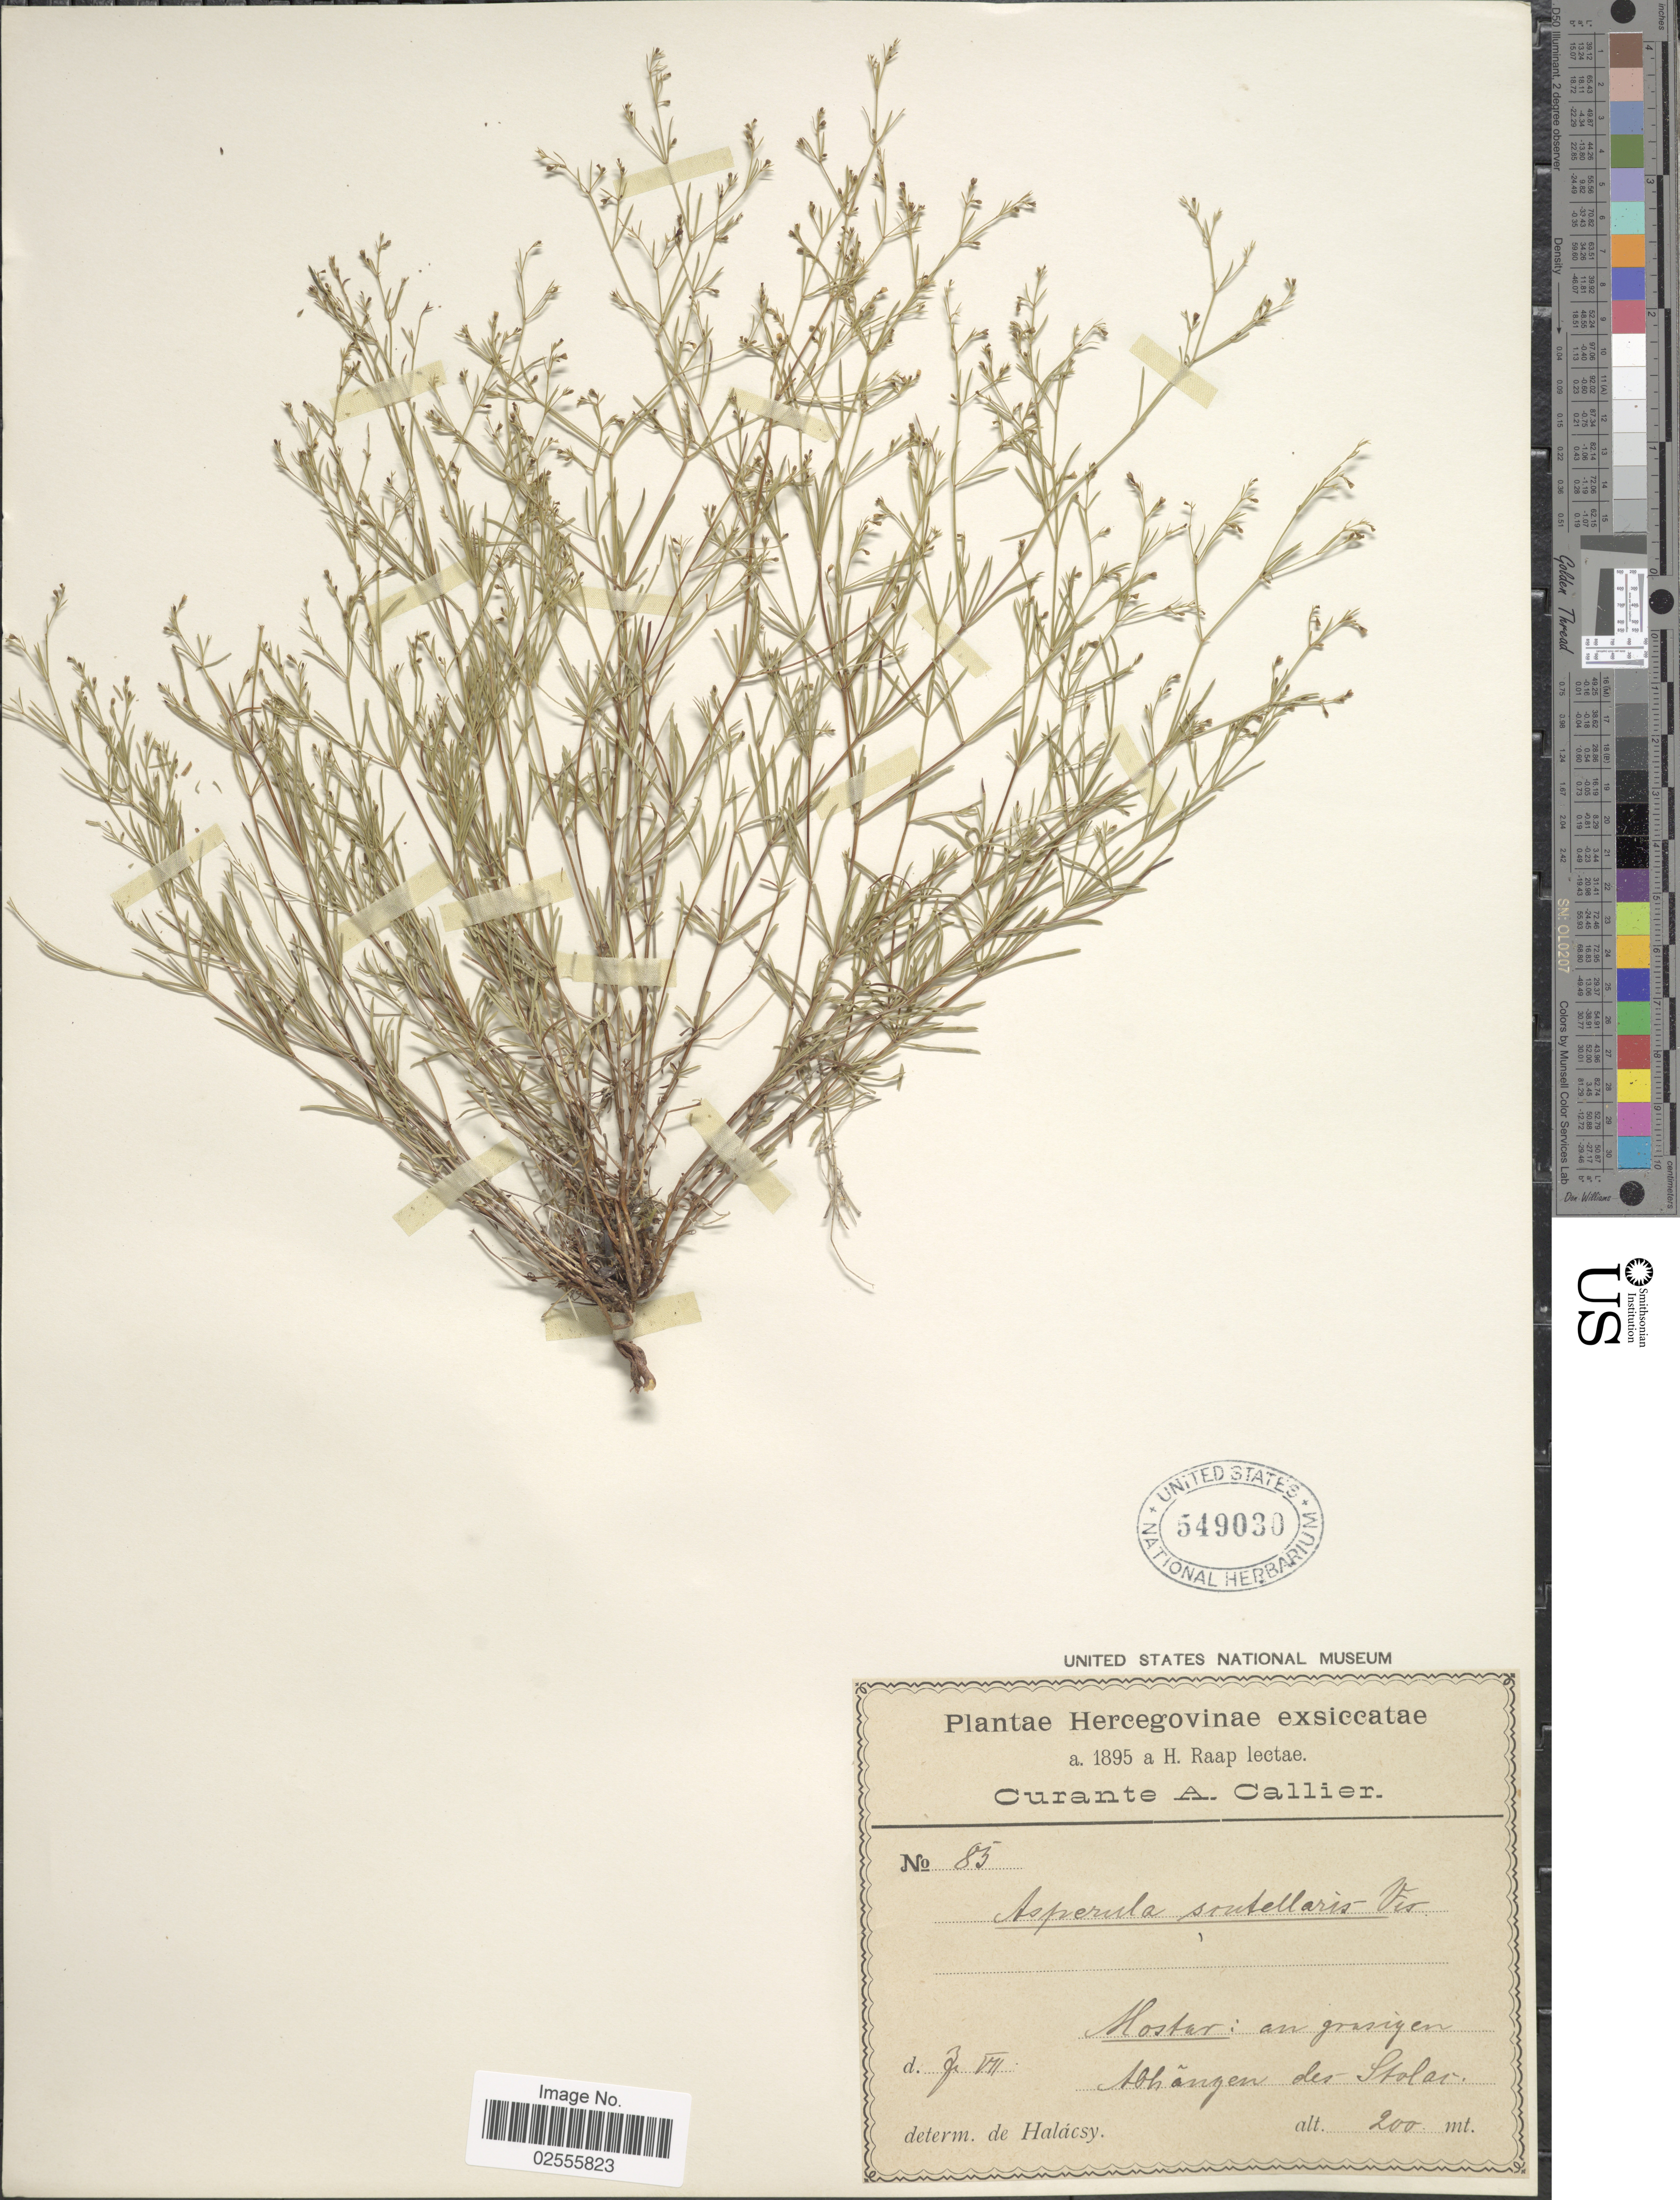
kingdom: Plantae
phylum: Tracheophyta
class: Magnoliopsida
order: Gentianales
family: Rubiaceae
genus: Asperula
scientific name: Asperula scutellaris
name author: Vis.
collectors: H. Raap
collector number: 85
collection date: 1895-07-03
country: Bosnia and Herzegovina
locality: Hercegovinae, Mostar: an grasigen Abhingen des Stolac.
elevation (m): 200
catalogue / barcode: US 549030